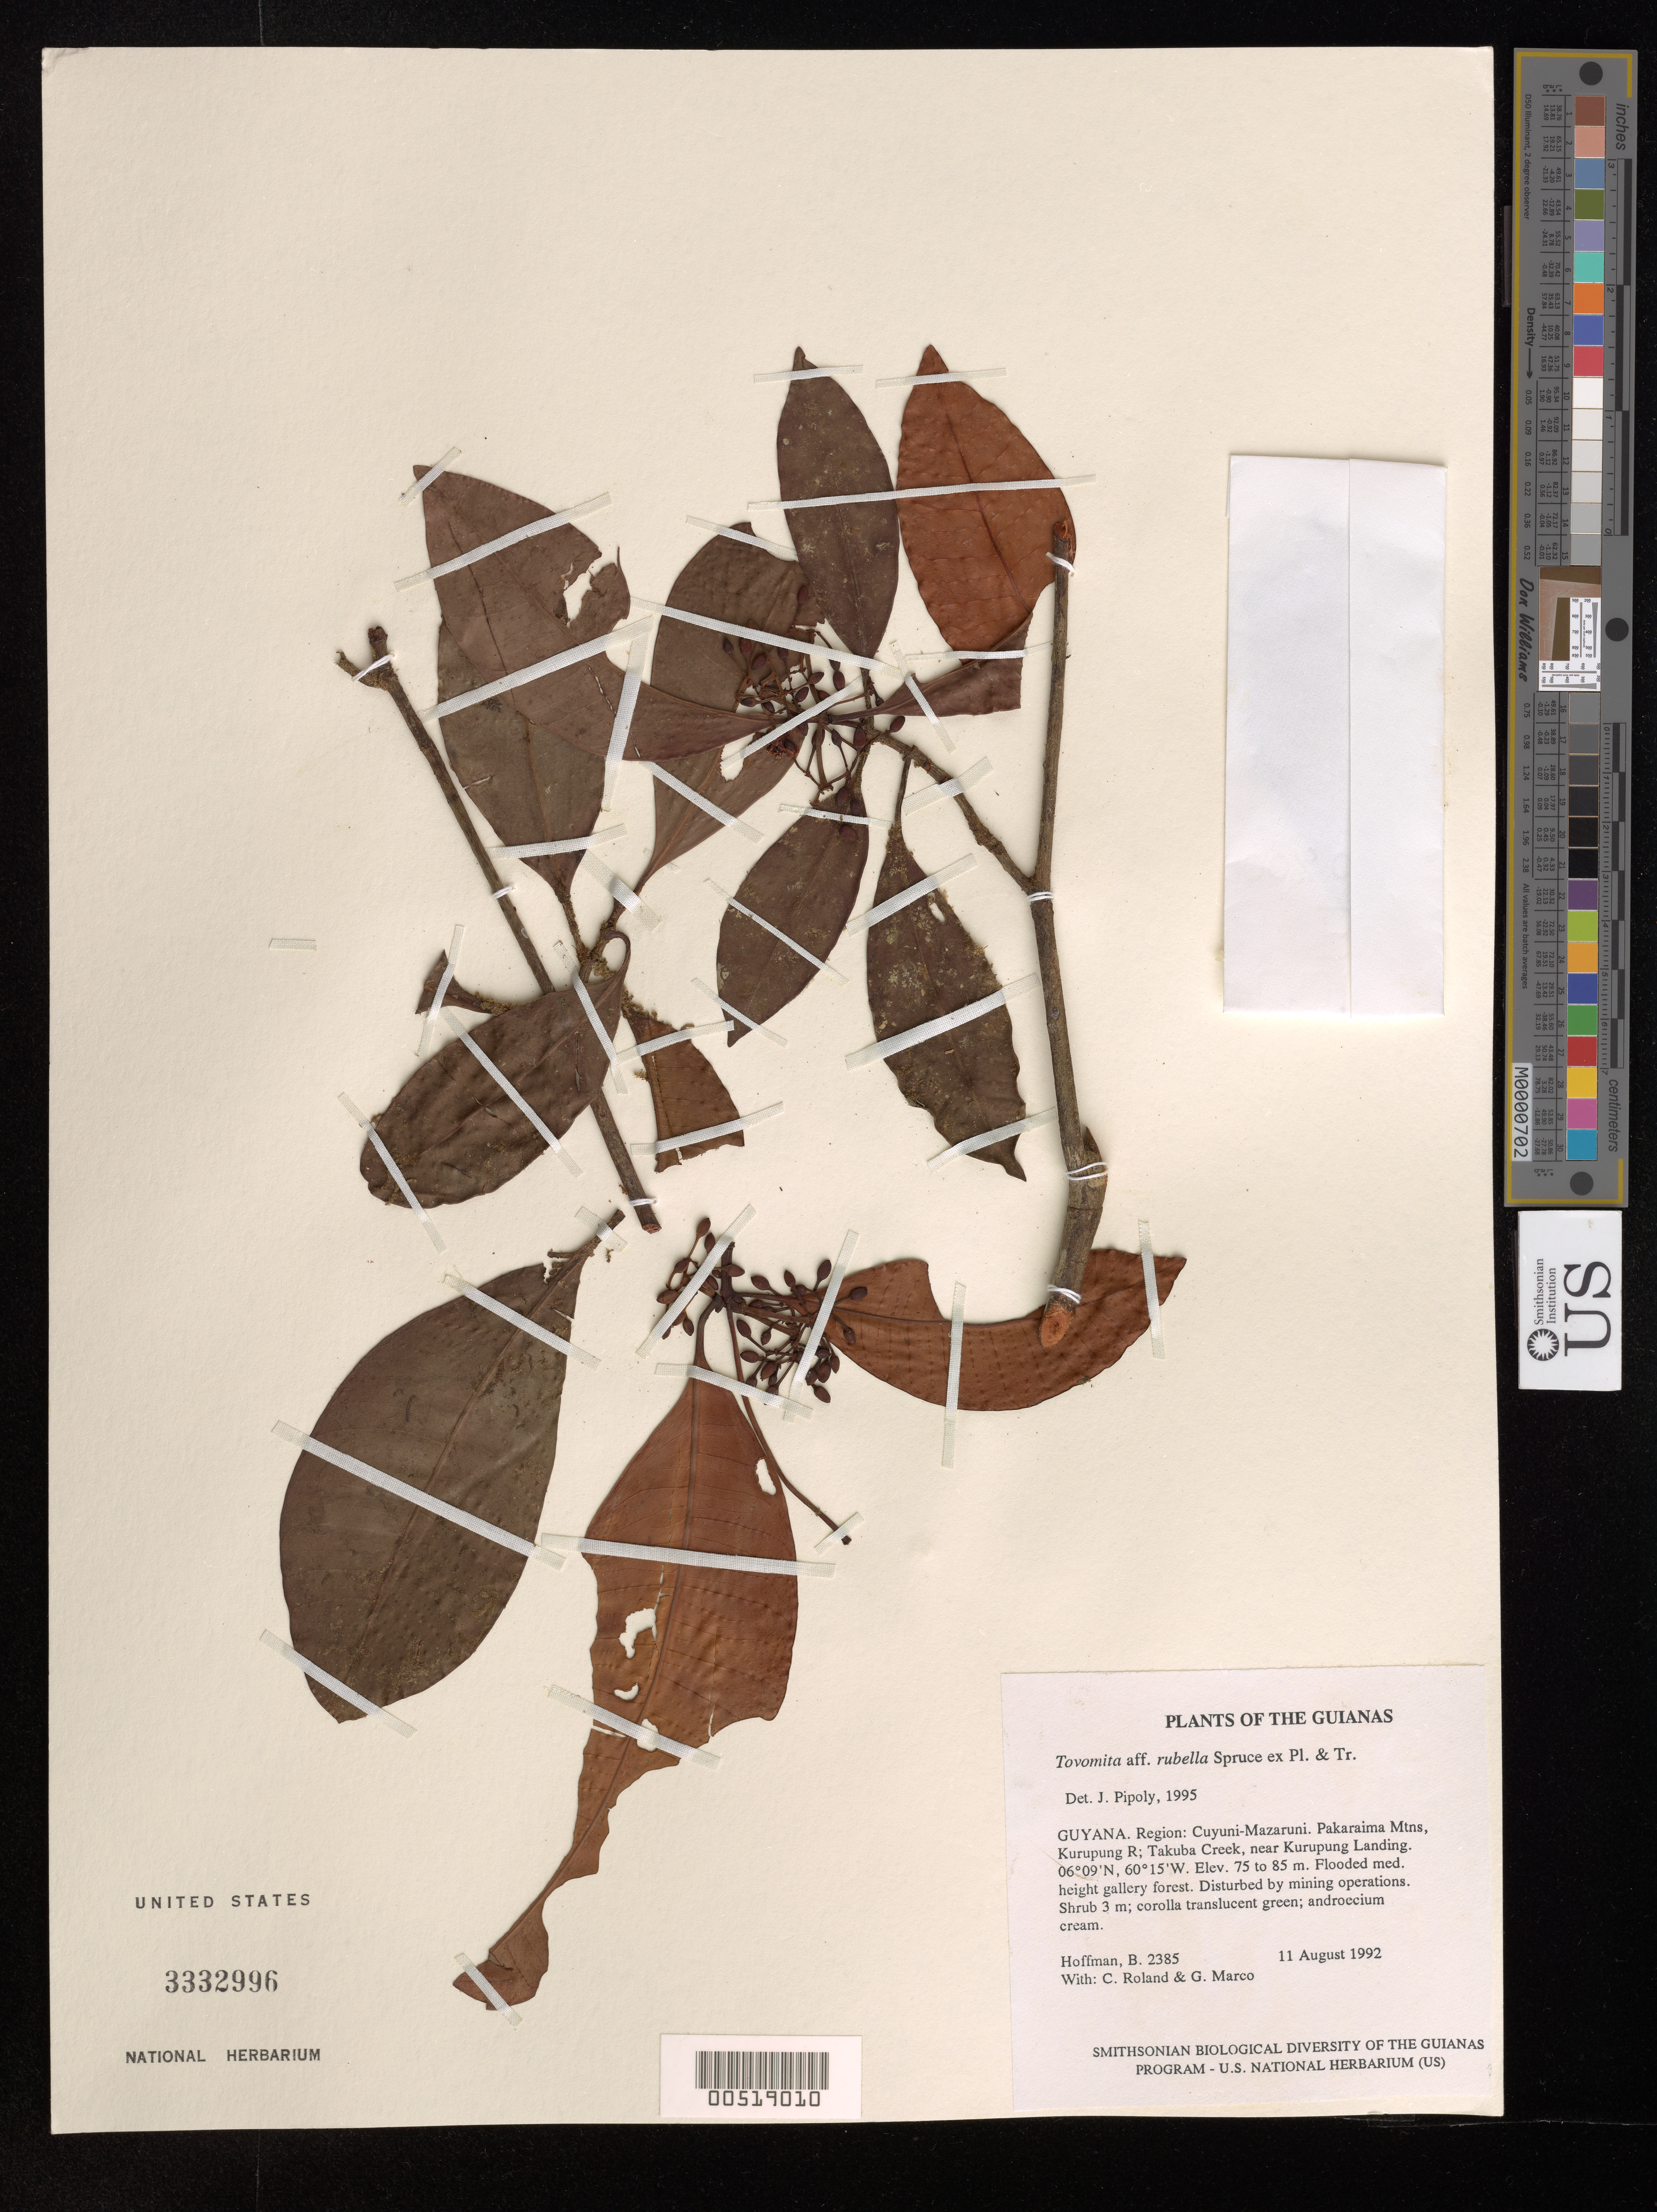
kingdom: Plantae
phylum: Tracheophyta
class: Magnoliopsida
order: Malpighiales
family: Clusiaceae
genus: Tovomita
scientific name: Tovomita rubella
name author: Spruce ex Planch. & Triana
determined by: Pipoly, J. J., III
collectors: B. Hoffman, C. Roland & G. Marco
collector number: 2385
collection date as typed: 11 August 1992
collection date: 1992-08-11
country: Guyana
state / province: Cuyuni-Mazaruni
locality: Pakaraima Mountains, Kurupung River; Takuba Creek, near Kurupung Landing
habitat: Flooded med. height gallery forest. Disturbed by mining operations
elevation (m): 75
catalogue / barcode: US 3332996